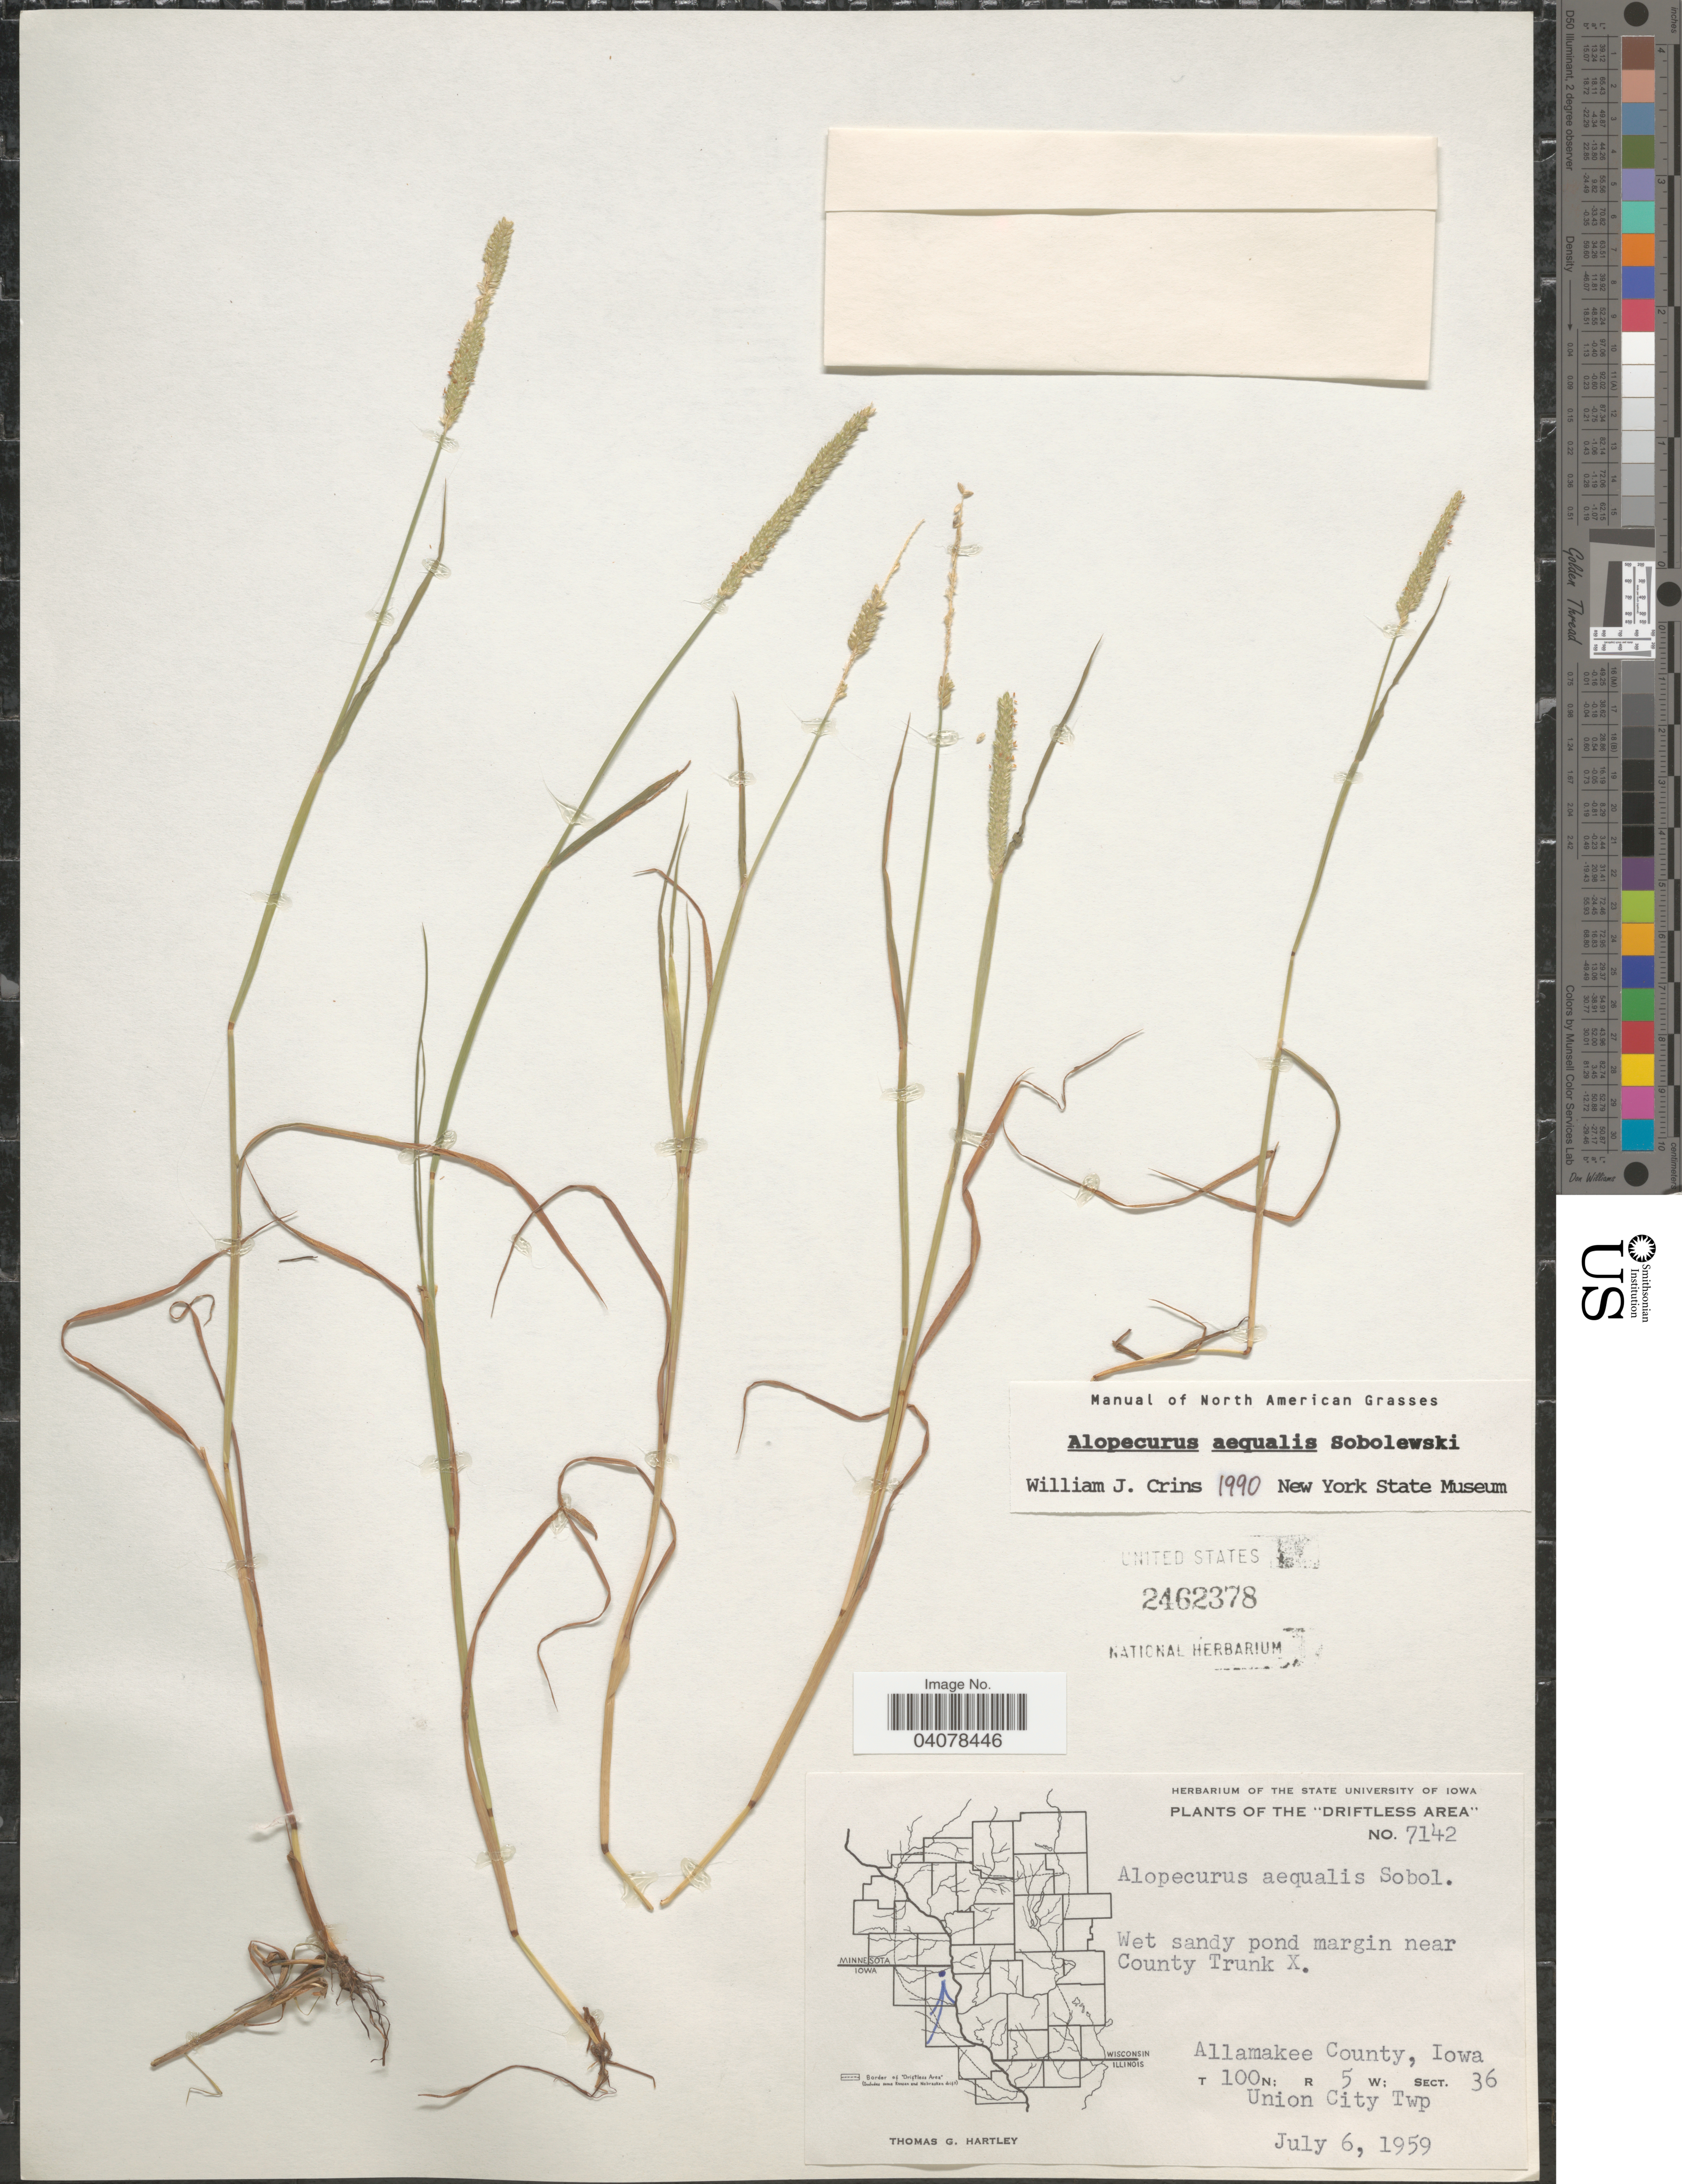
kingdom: Plantae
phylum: Tracheophyta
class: Liliopsida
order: Poales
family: Poaceae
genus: Alopecurus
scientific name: Alopecurus aequalis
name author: Sobol.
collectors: T. G. Hartley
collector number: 7142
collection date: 1959-07-06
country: United States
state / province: Iowa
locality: The "Driftless Area". Wet sandy pond margin near County Trunk X. Allamakee County. T 100 N; R 5 W; Sect. 36. Union City Twp.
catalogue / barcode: US 2462378